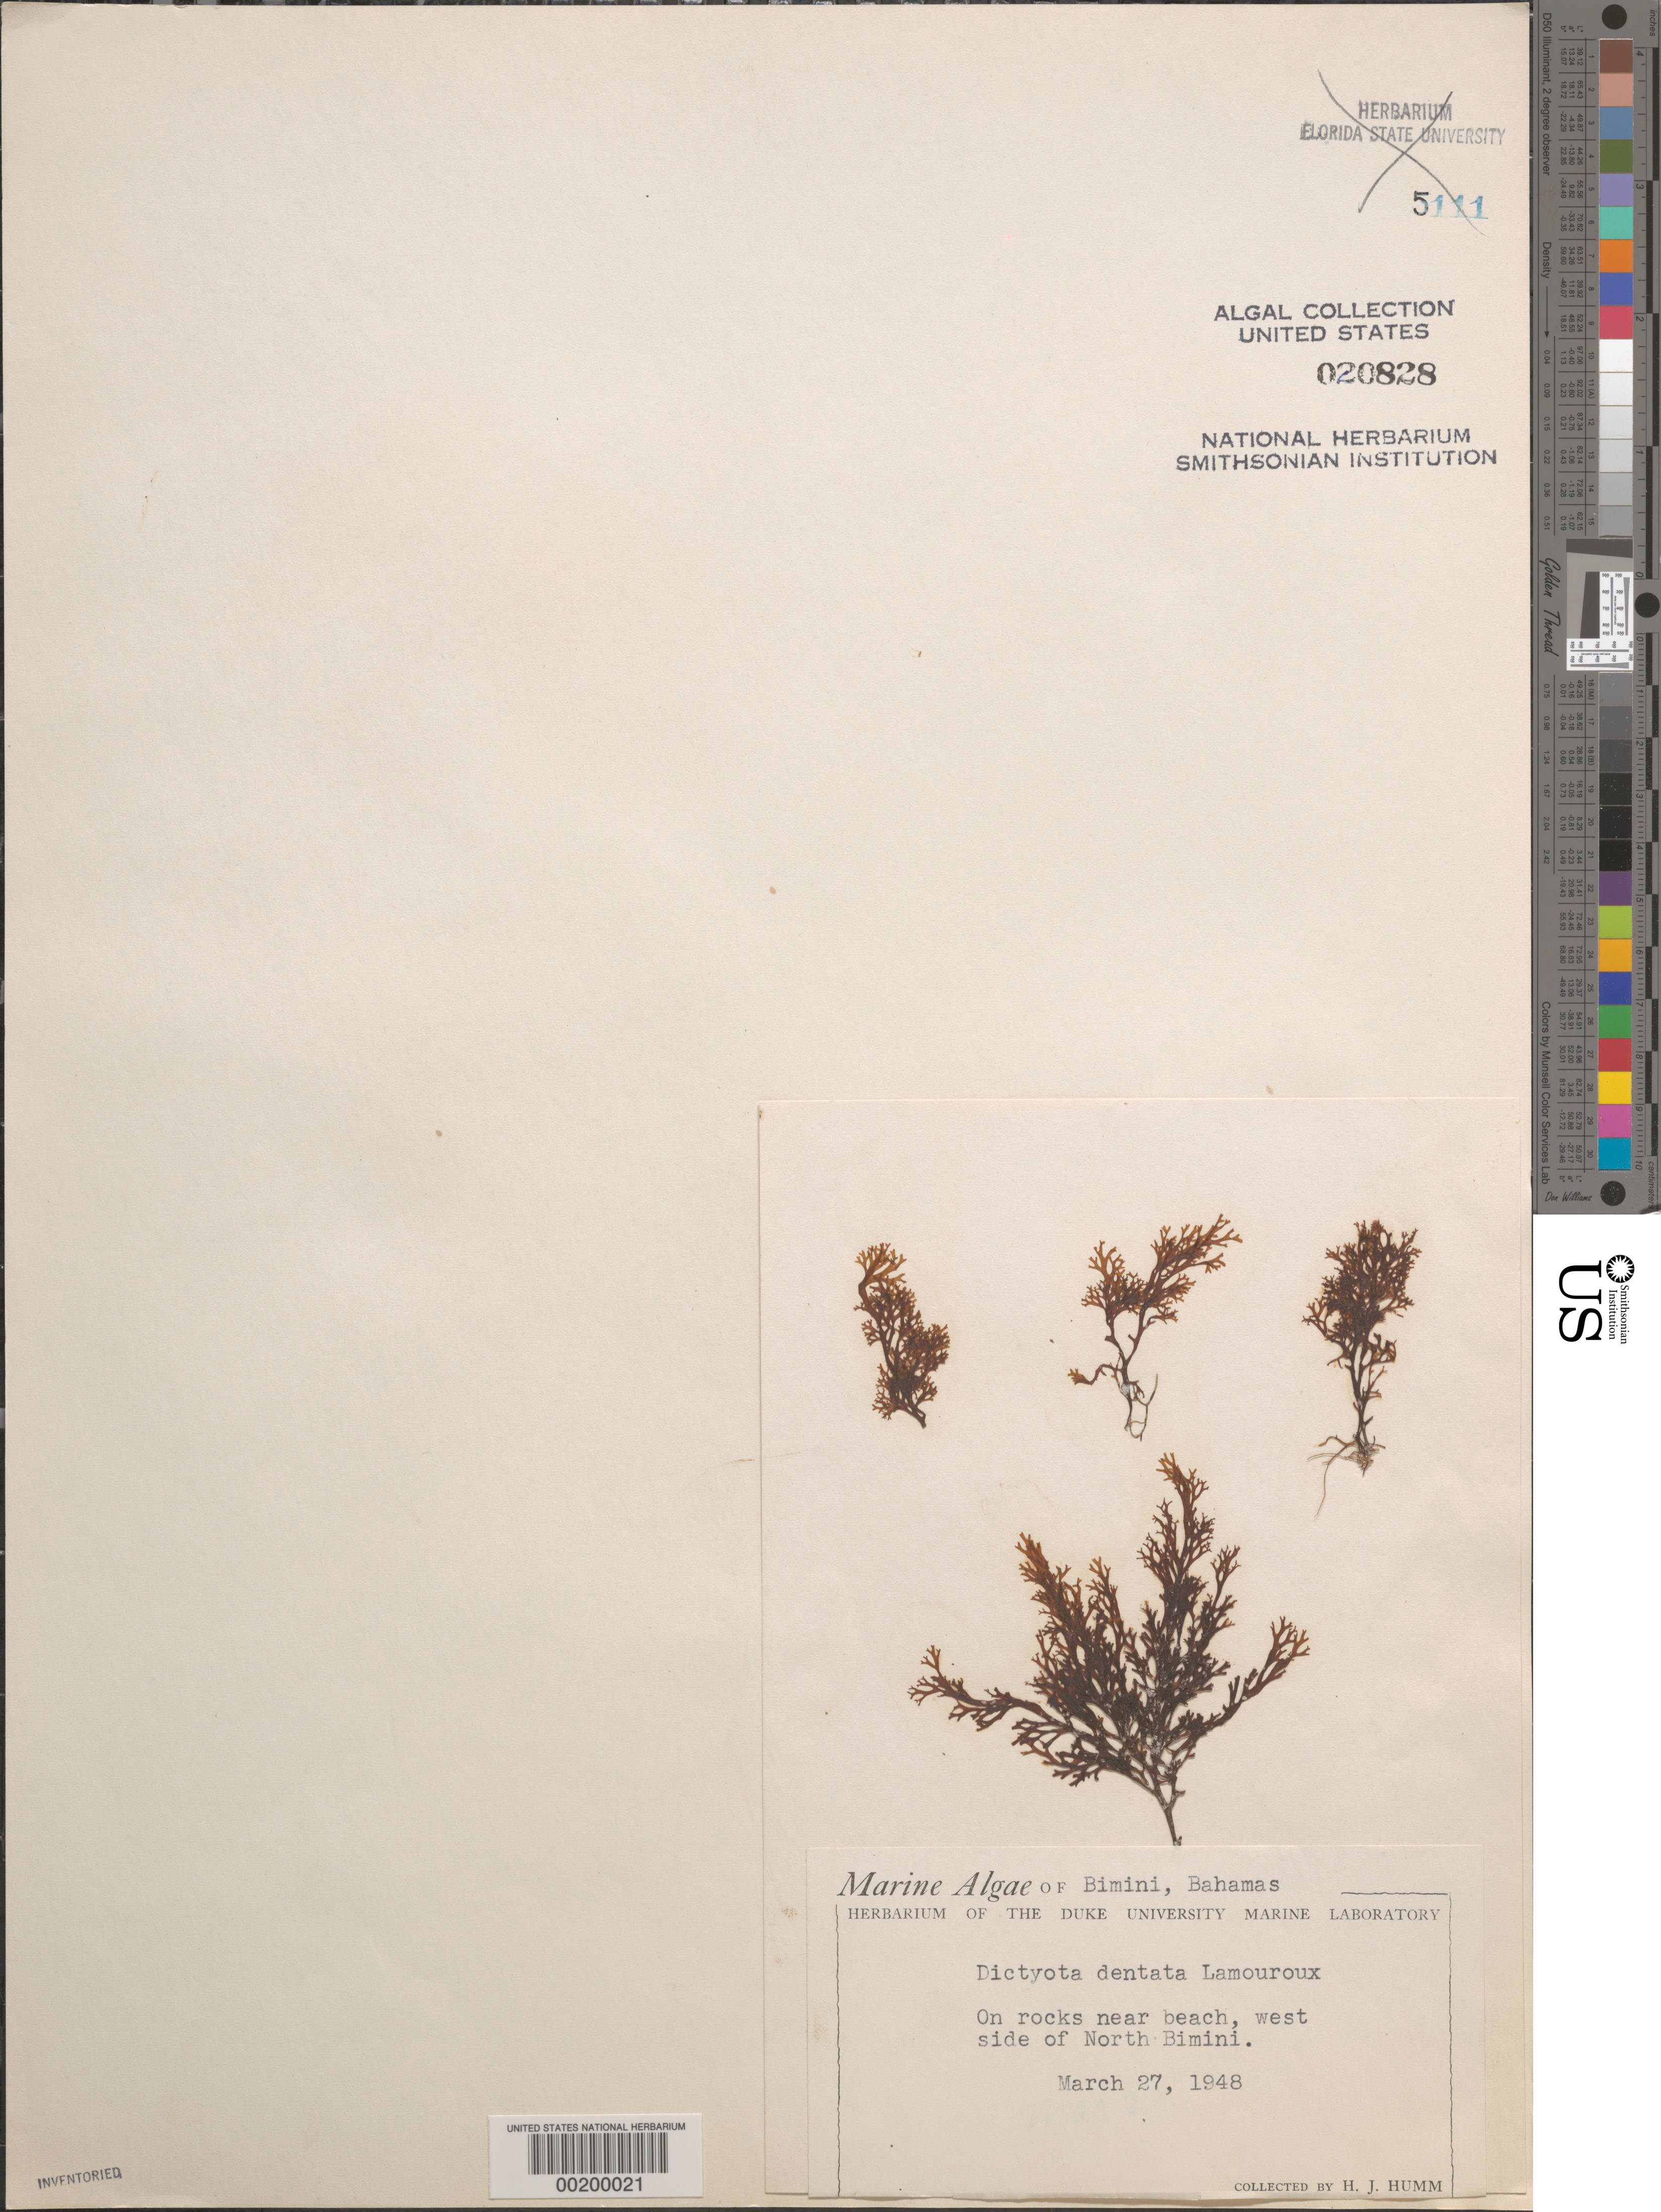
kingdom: Chromista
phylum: Ochrophyta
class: Phaeophyceae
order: Dictyotales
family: Dictyotaceae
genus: Dictyota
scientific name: Dictyota mertensii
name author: (C. Mart.) Kütz.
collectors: H. J. Humm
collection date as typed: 27 Mar 1948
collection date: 1948-03-27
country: Bahamas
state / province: Biminis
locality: North bimini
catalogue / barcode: US 20828